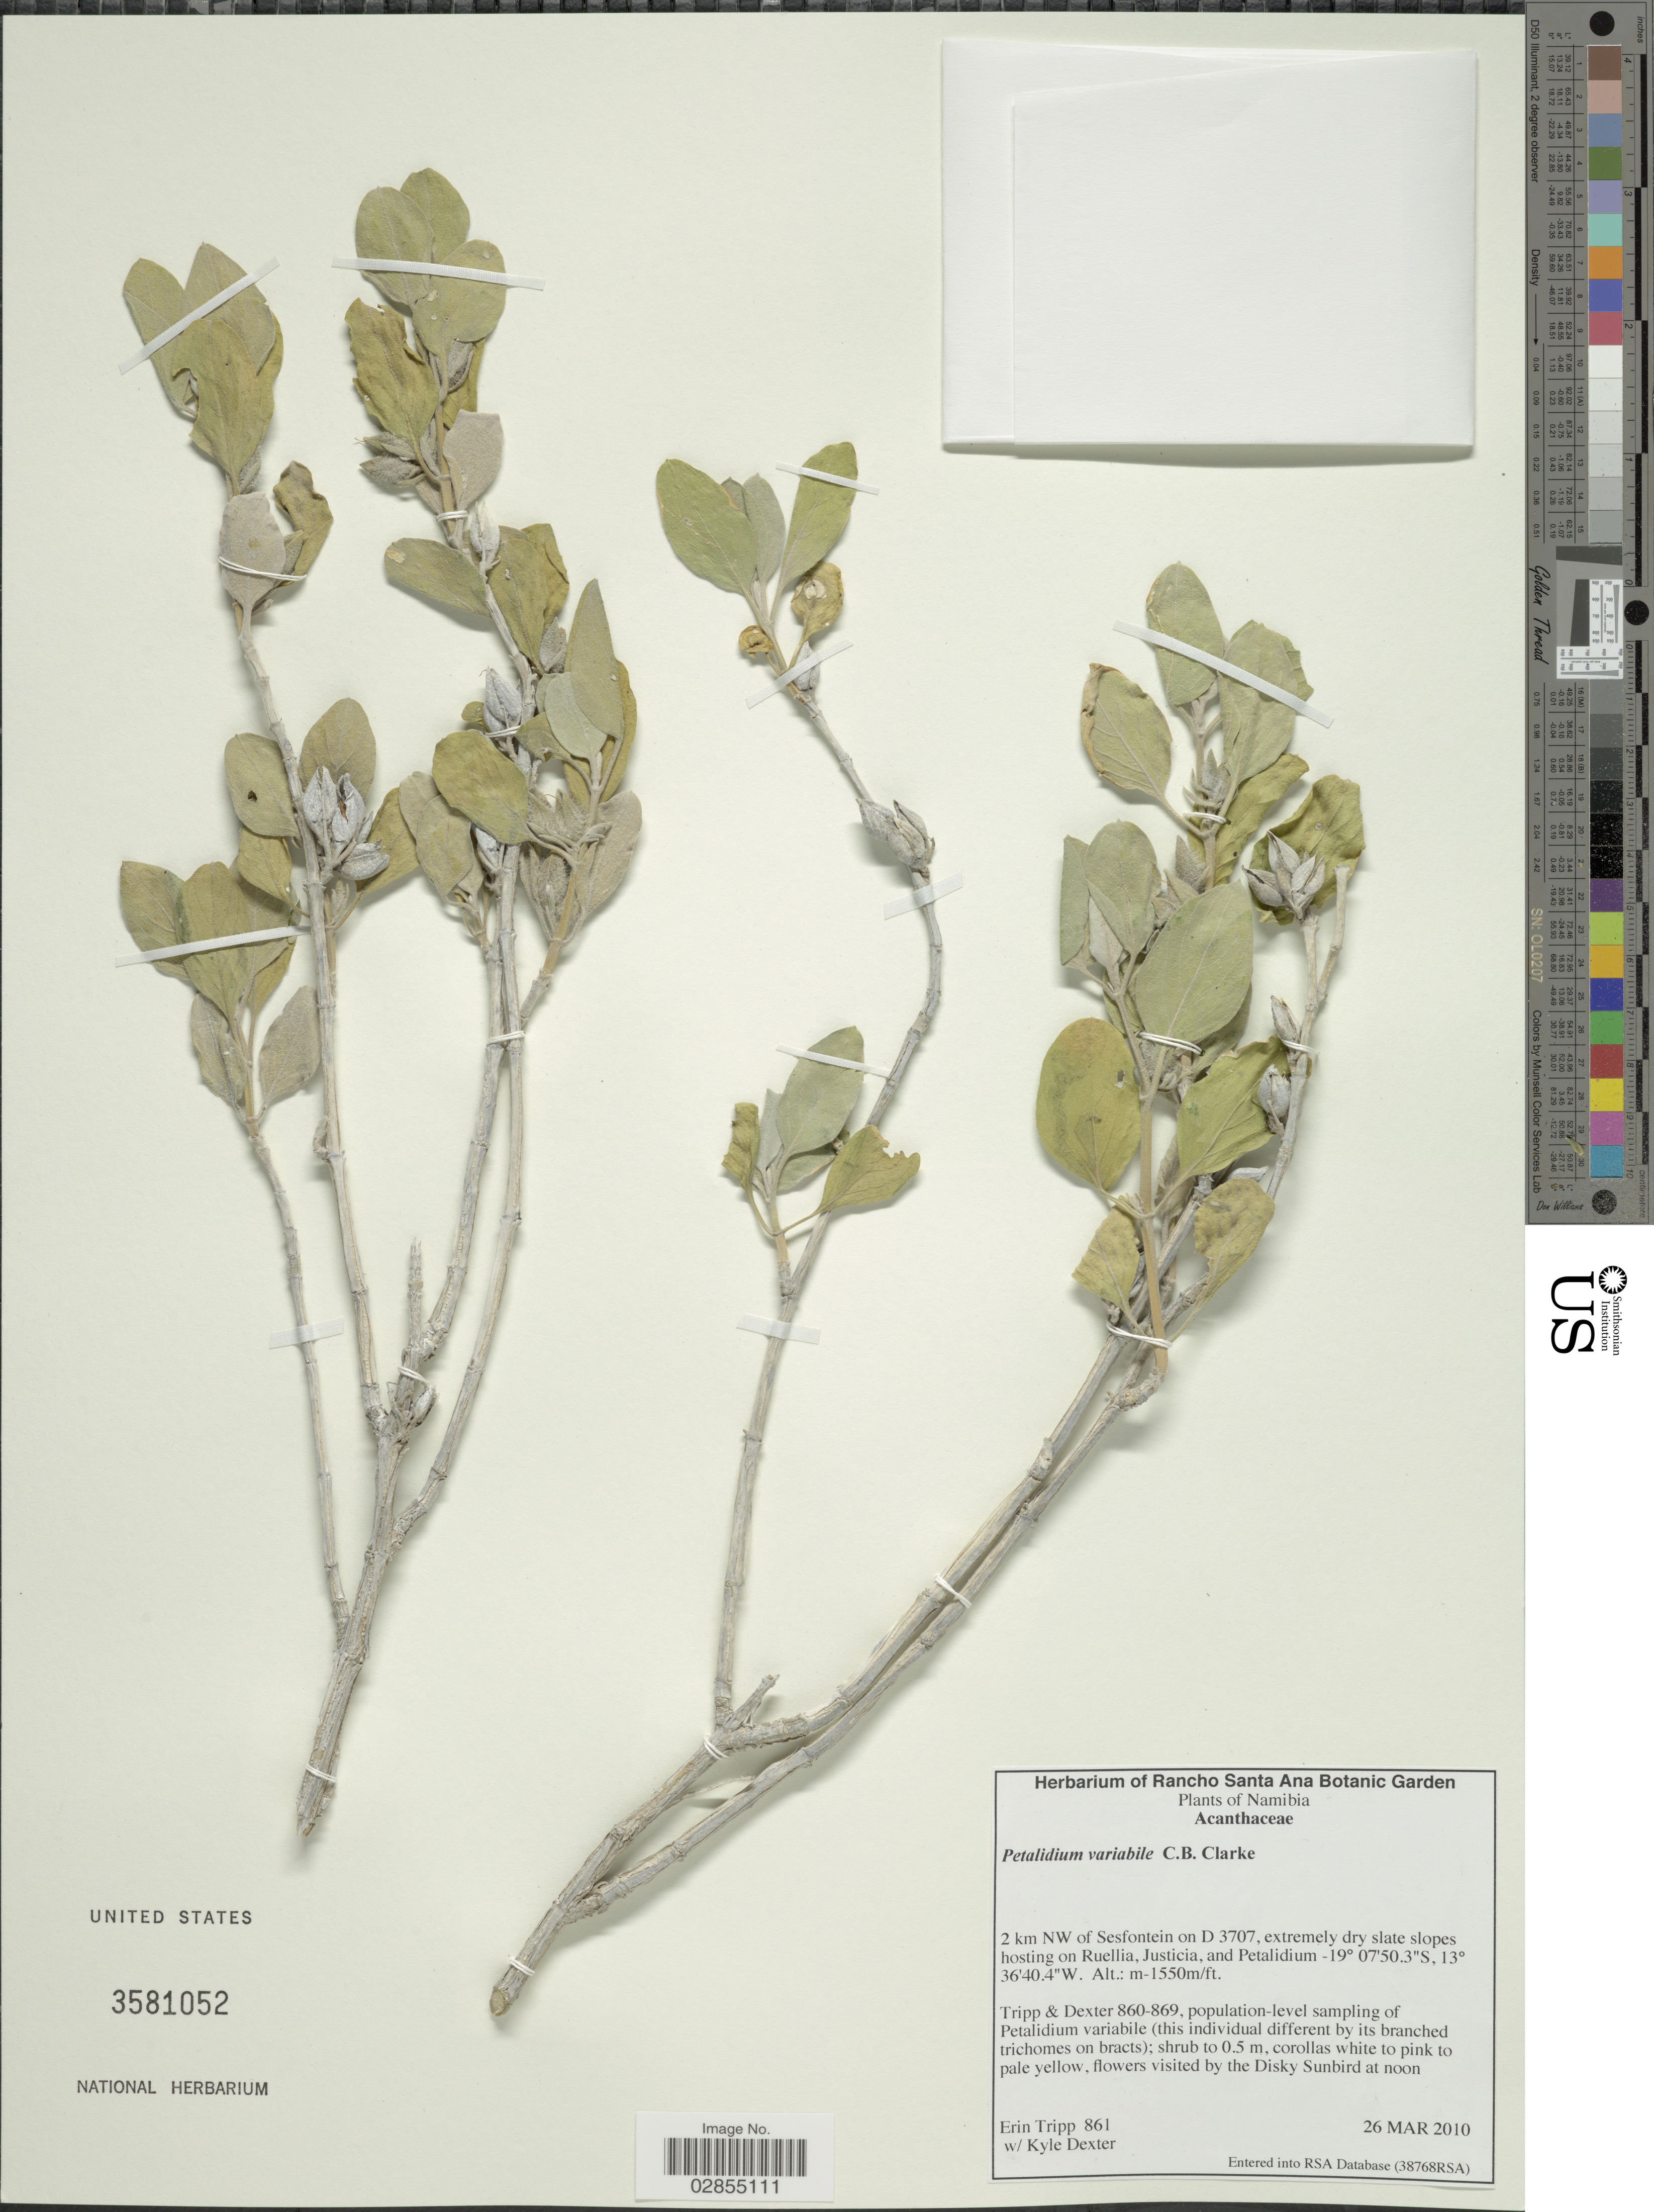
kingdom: Plantae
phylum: Tracheophyta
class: Magnoliopsida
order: Lamiales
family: Acanthaceae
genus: Petalidium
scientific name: Petalidium variabile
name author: C.B. Clarke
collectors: E. Tripp & K. Dexter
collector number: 861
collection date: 2010-03-26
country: Namibia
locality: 2 km NW of Sesfontein on D3707.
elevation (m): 1550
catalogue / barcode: US 3581052